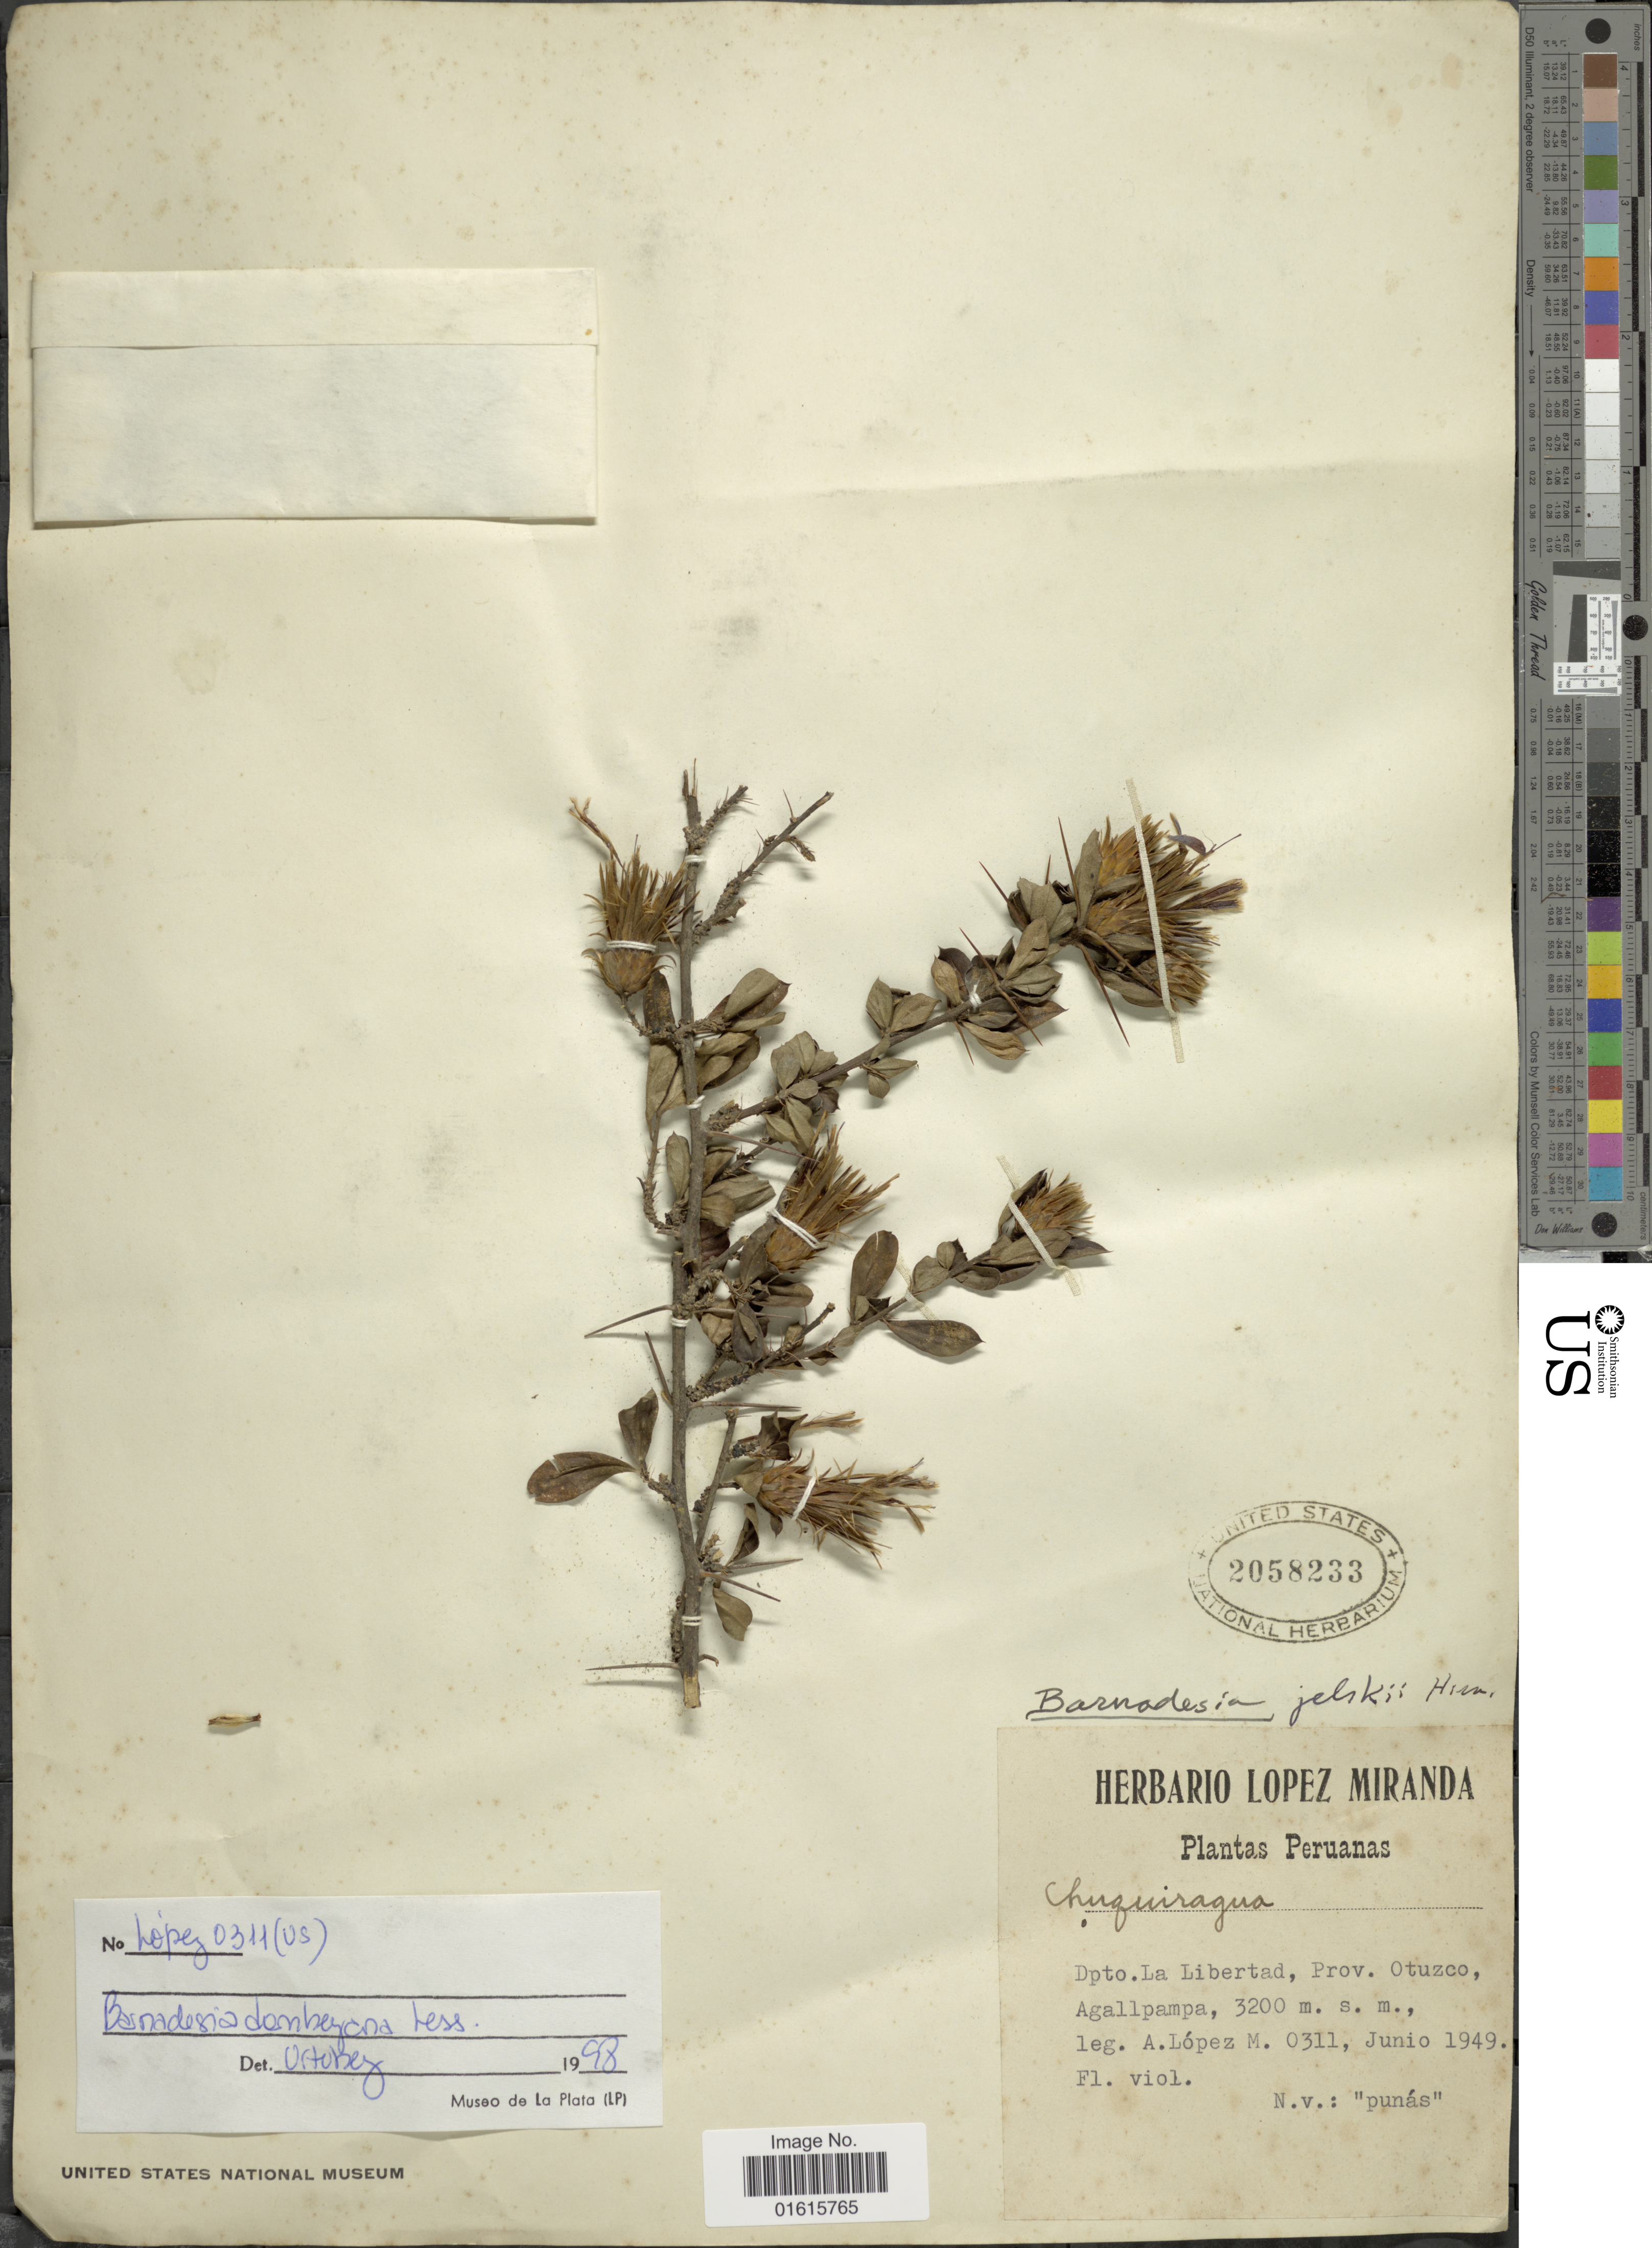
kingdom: Plantae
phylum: Tracheophyta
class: Magnoliopsida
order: Asterales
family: Asteraceae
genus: Barnadesia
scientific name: Barnadesia dombeyana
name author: Less.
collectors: A. López M.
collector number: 0311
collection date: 1949-06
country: Peru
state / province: La Libertad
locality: Prov. Otuzco, Agallpampa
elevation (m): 3200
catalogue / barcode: US 2058233